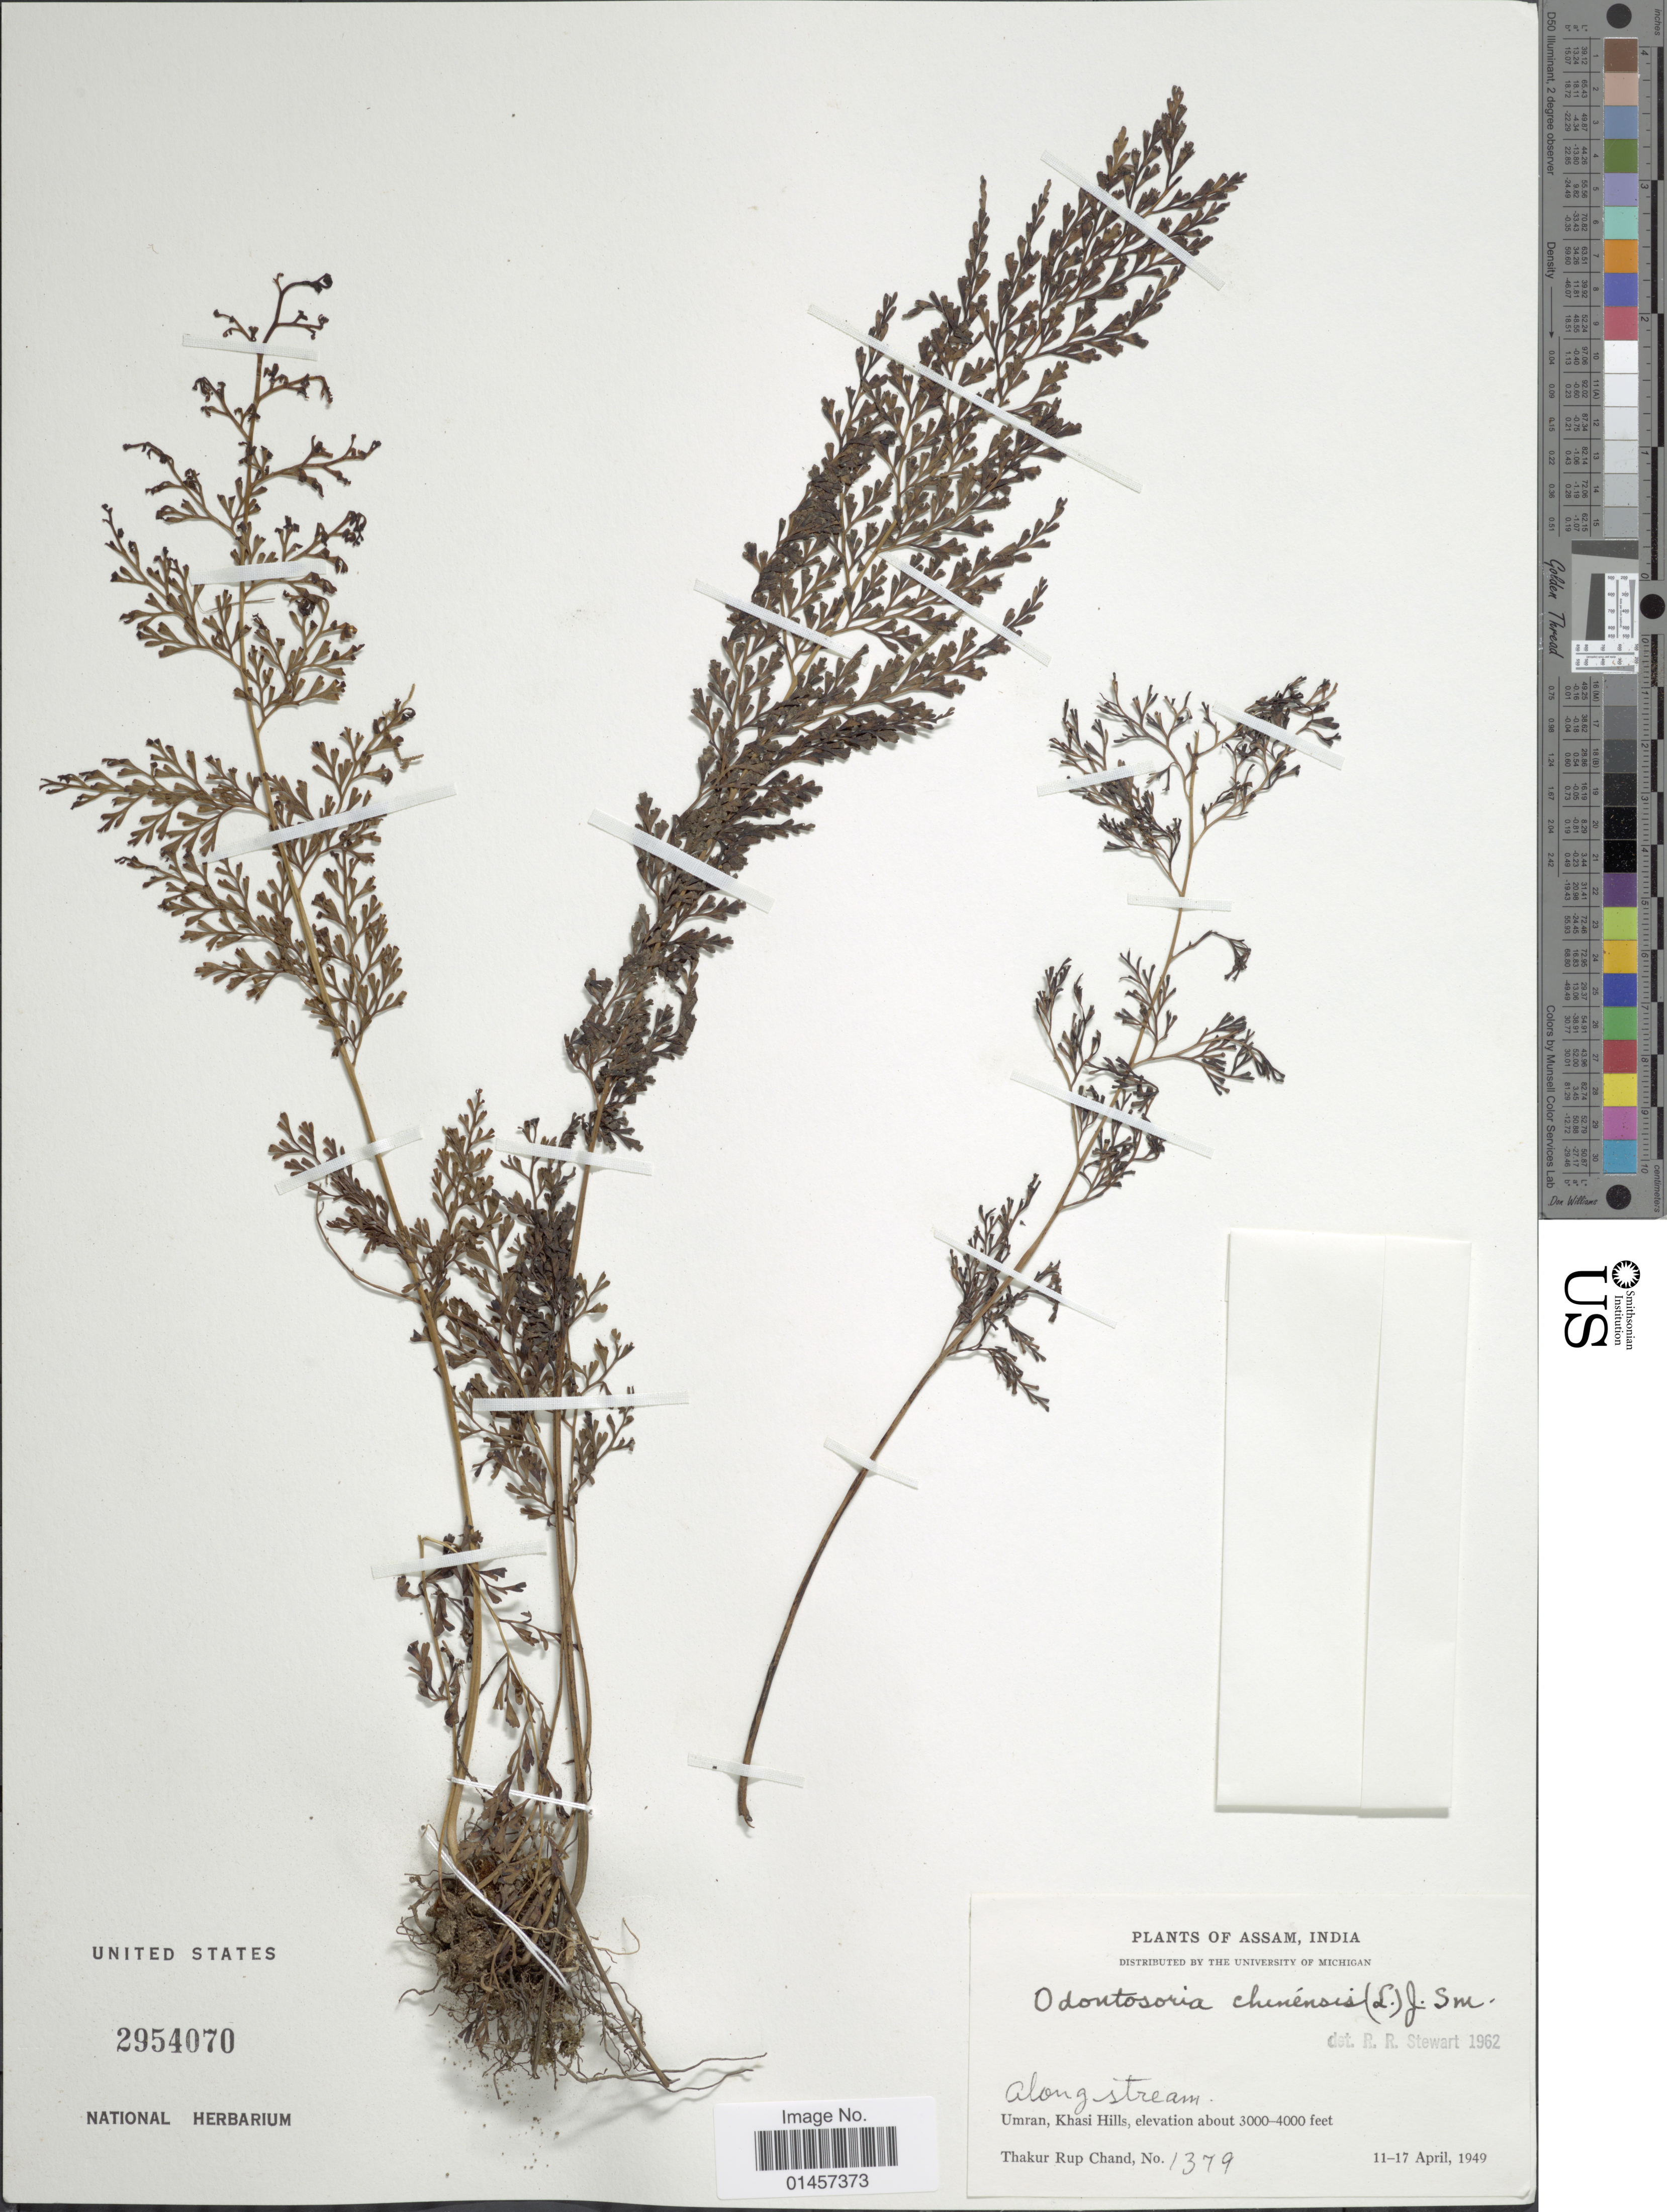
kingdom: Plantae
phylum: Tracheophyta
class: Polypodiopsida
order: Polypodiales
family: Lindsaeaceae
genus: Sphenomeris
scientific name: Sphenomeris chinensis var. chinensis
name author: (L.) Maxon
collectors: T. R. Chand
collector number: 1379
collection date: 1949-04-11/1949-04-17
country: India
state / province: Meghalaya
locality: Assam, India, Along stream, Umran, Khasi Hills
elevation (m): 914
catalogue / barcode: US 2954070